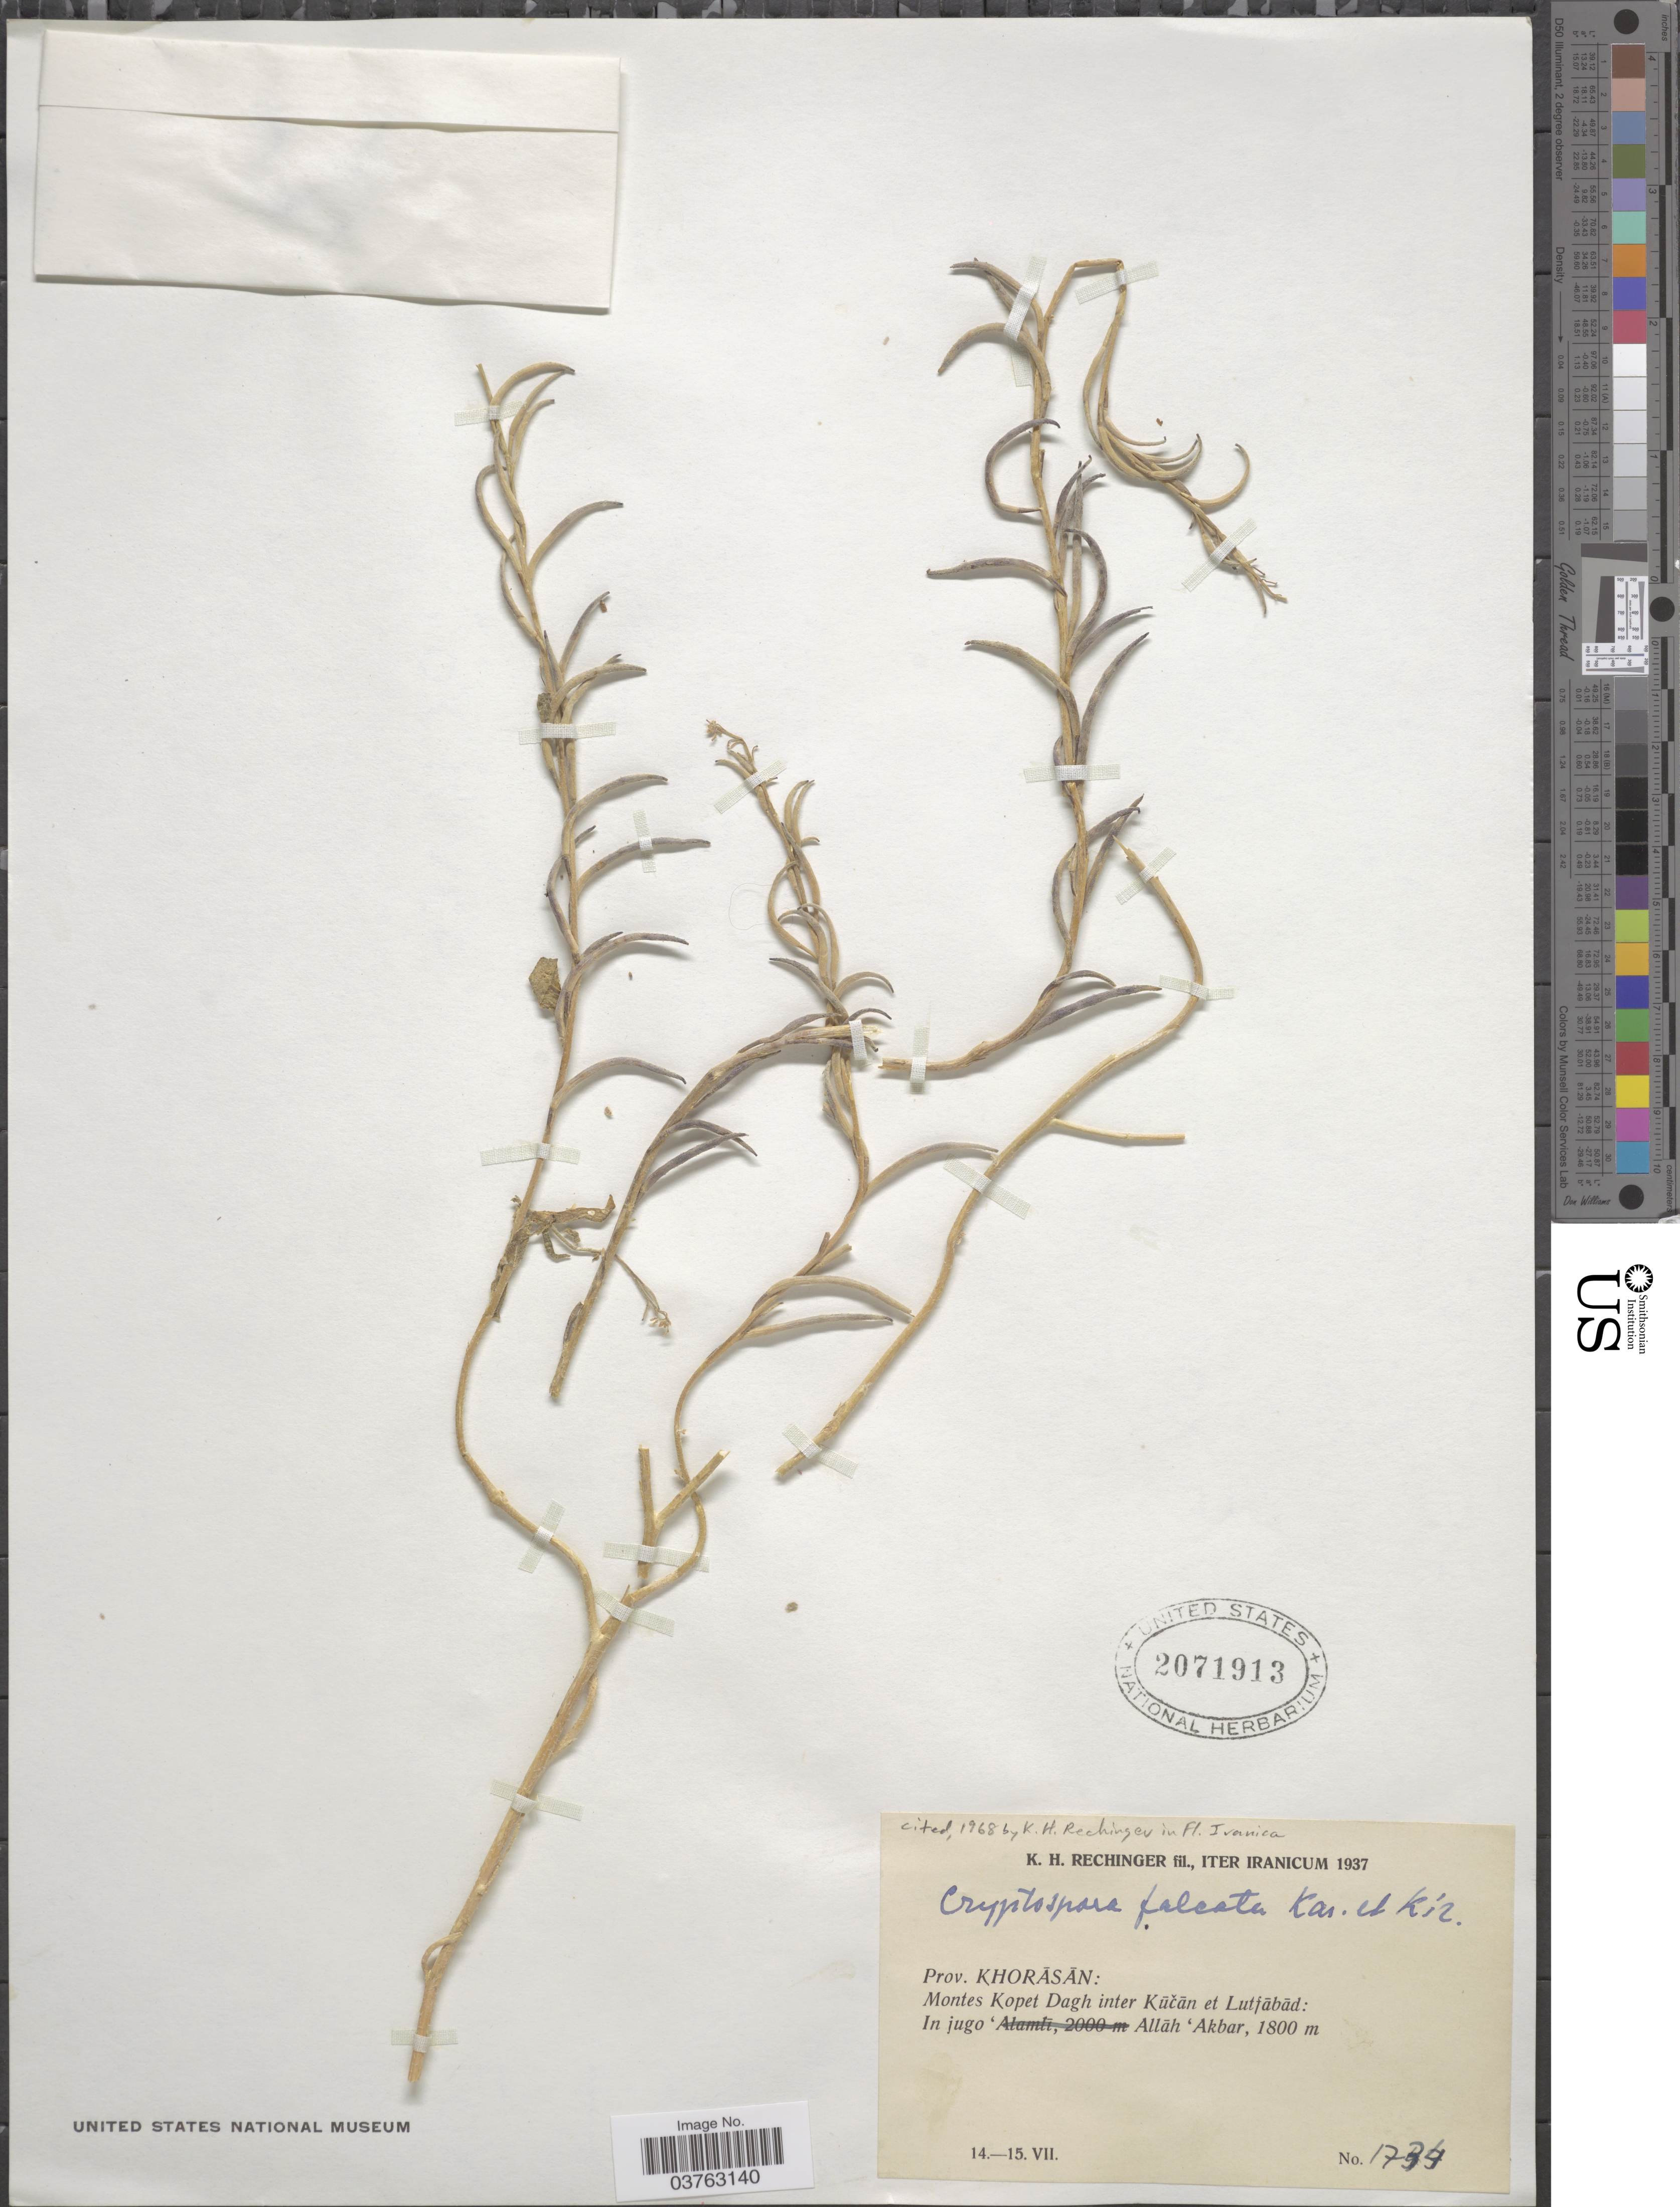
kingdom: Plantae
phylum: Tracheophyta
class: Magnoliopsida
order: Brassicales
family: Brassicaceae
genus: Cryptospora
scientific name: Cryptospora falcata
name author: Kar. & Kir.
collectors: K. H. Rechinger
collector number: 1734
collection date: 1937-07-14/1937-07-15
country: Iran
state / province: Khorasan [obsolete]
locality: Montes Kopet Dagh inter Kucan et Lutjabad: In jugo Allah Akbar.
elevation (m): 1800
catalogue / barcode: US 2071913